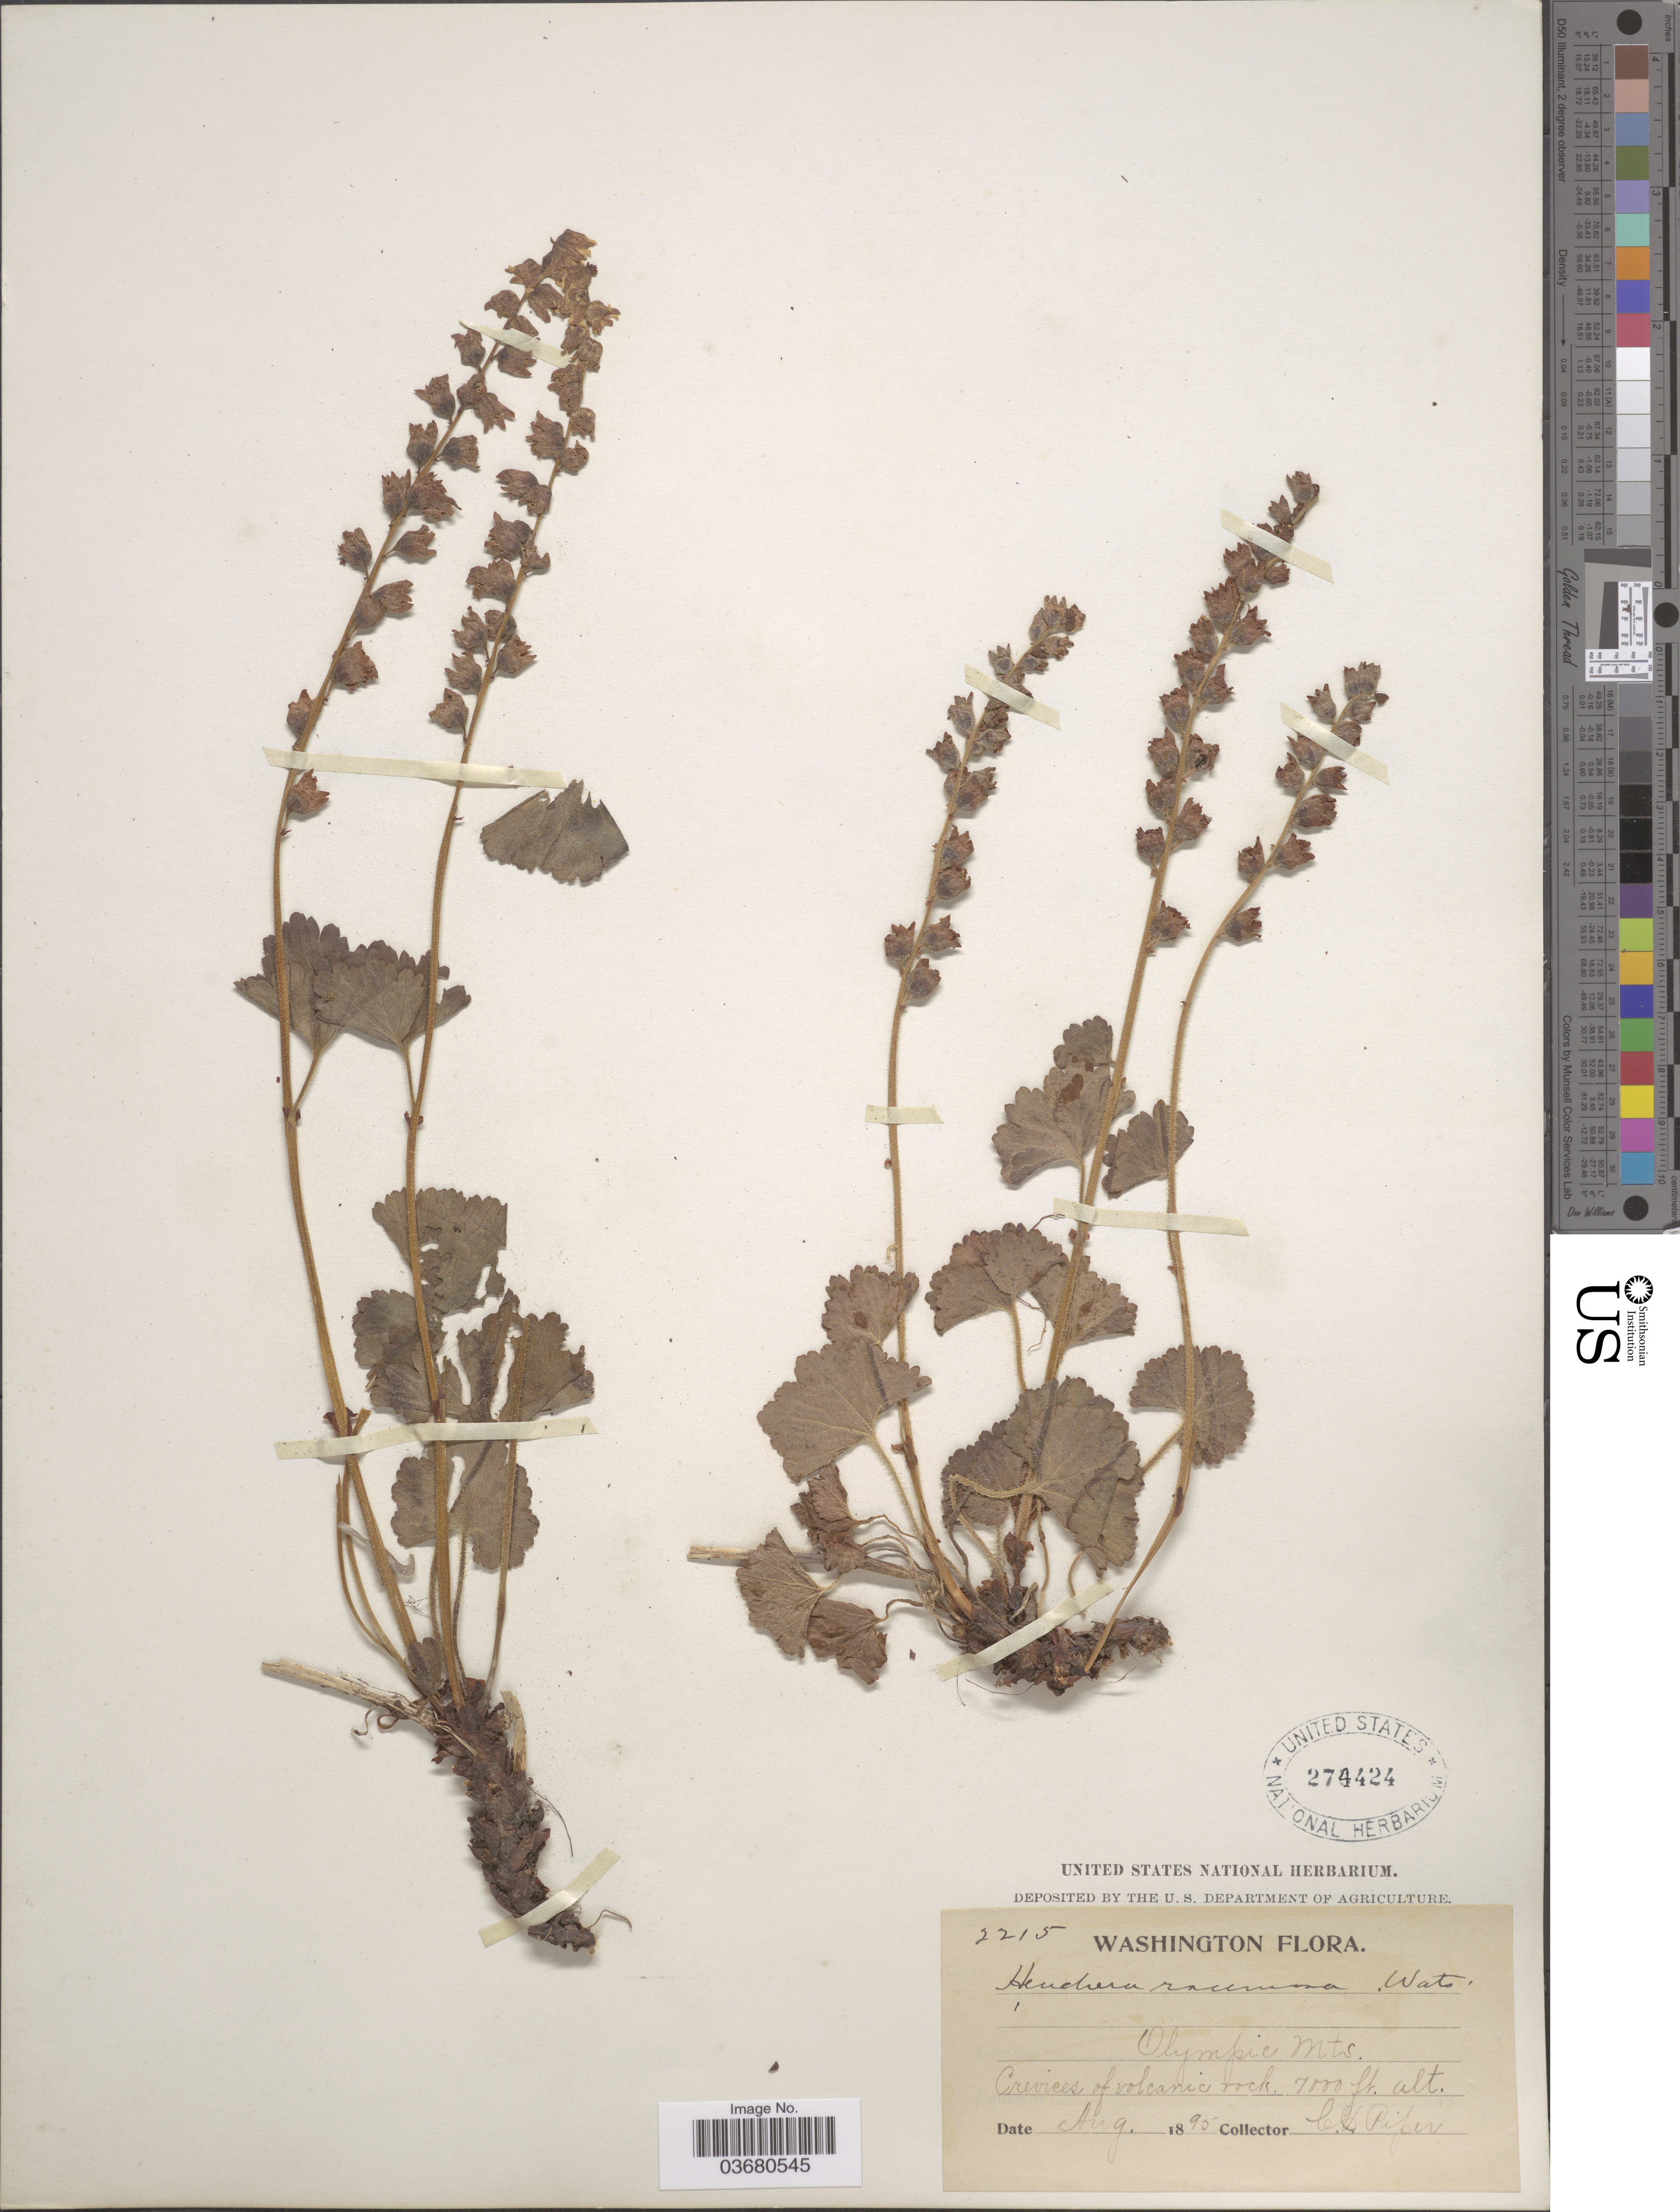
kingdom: Plantae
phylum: Tracheophyta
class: Magnoliopsida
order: Saxifragales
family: Saxifragaceae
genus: Elmera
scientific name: Elmera racemosa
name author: (S. Watson) Rydb.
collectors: C. V. Piper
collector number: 2215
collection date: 1895-08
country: United States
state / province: Washington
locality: Olympic Mts.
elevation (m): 2134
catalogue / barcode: US 274424